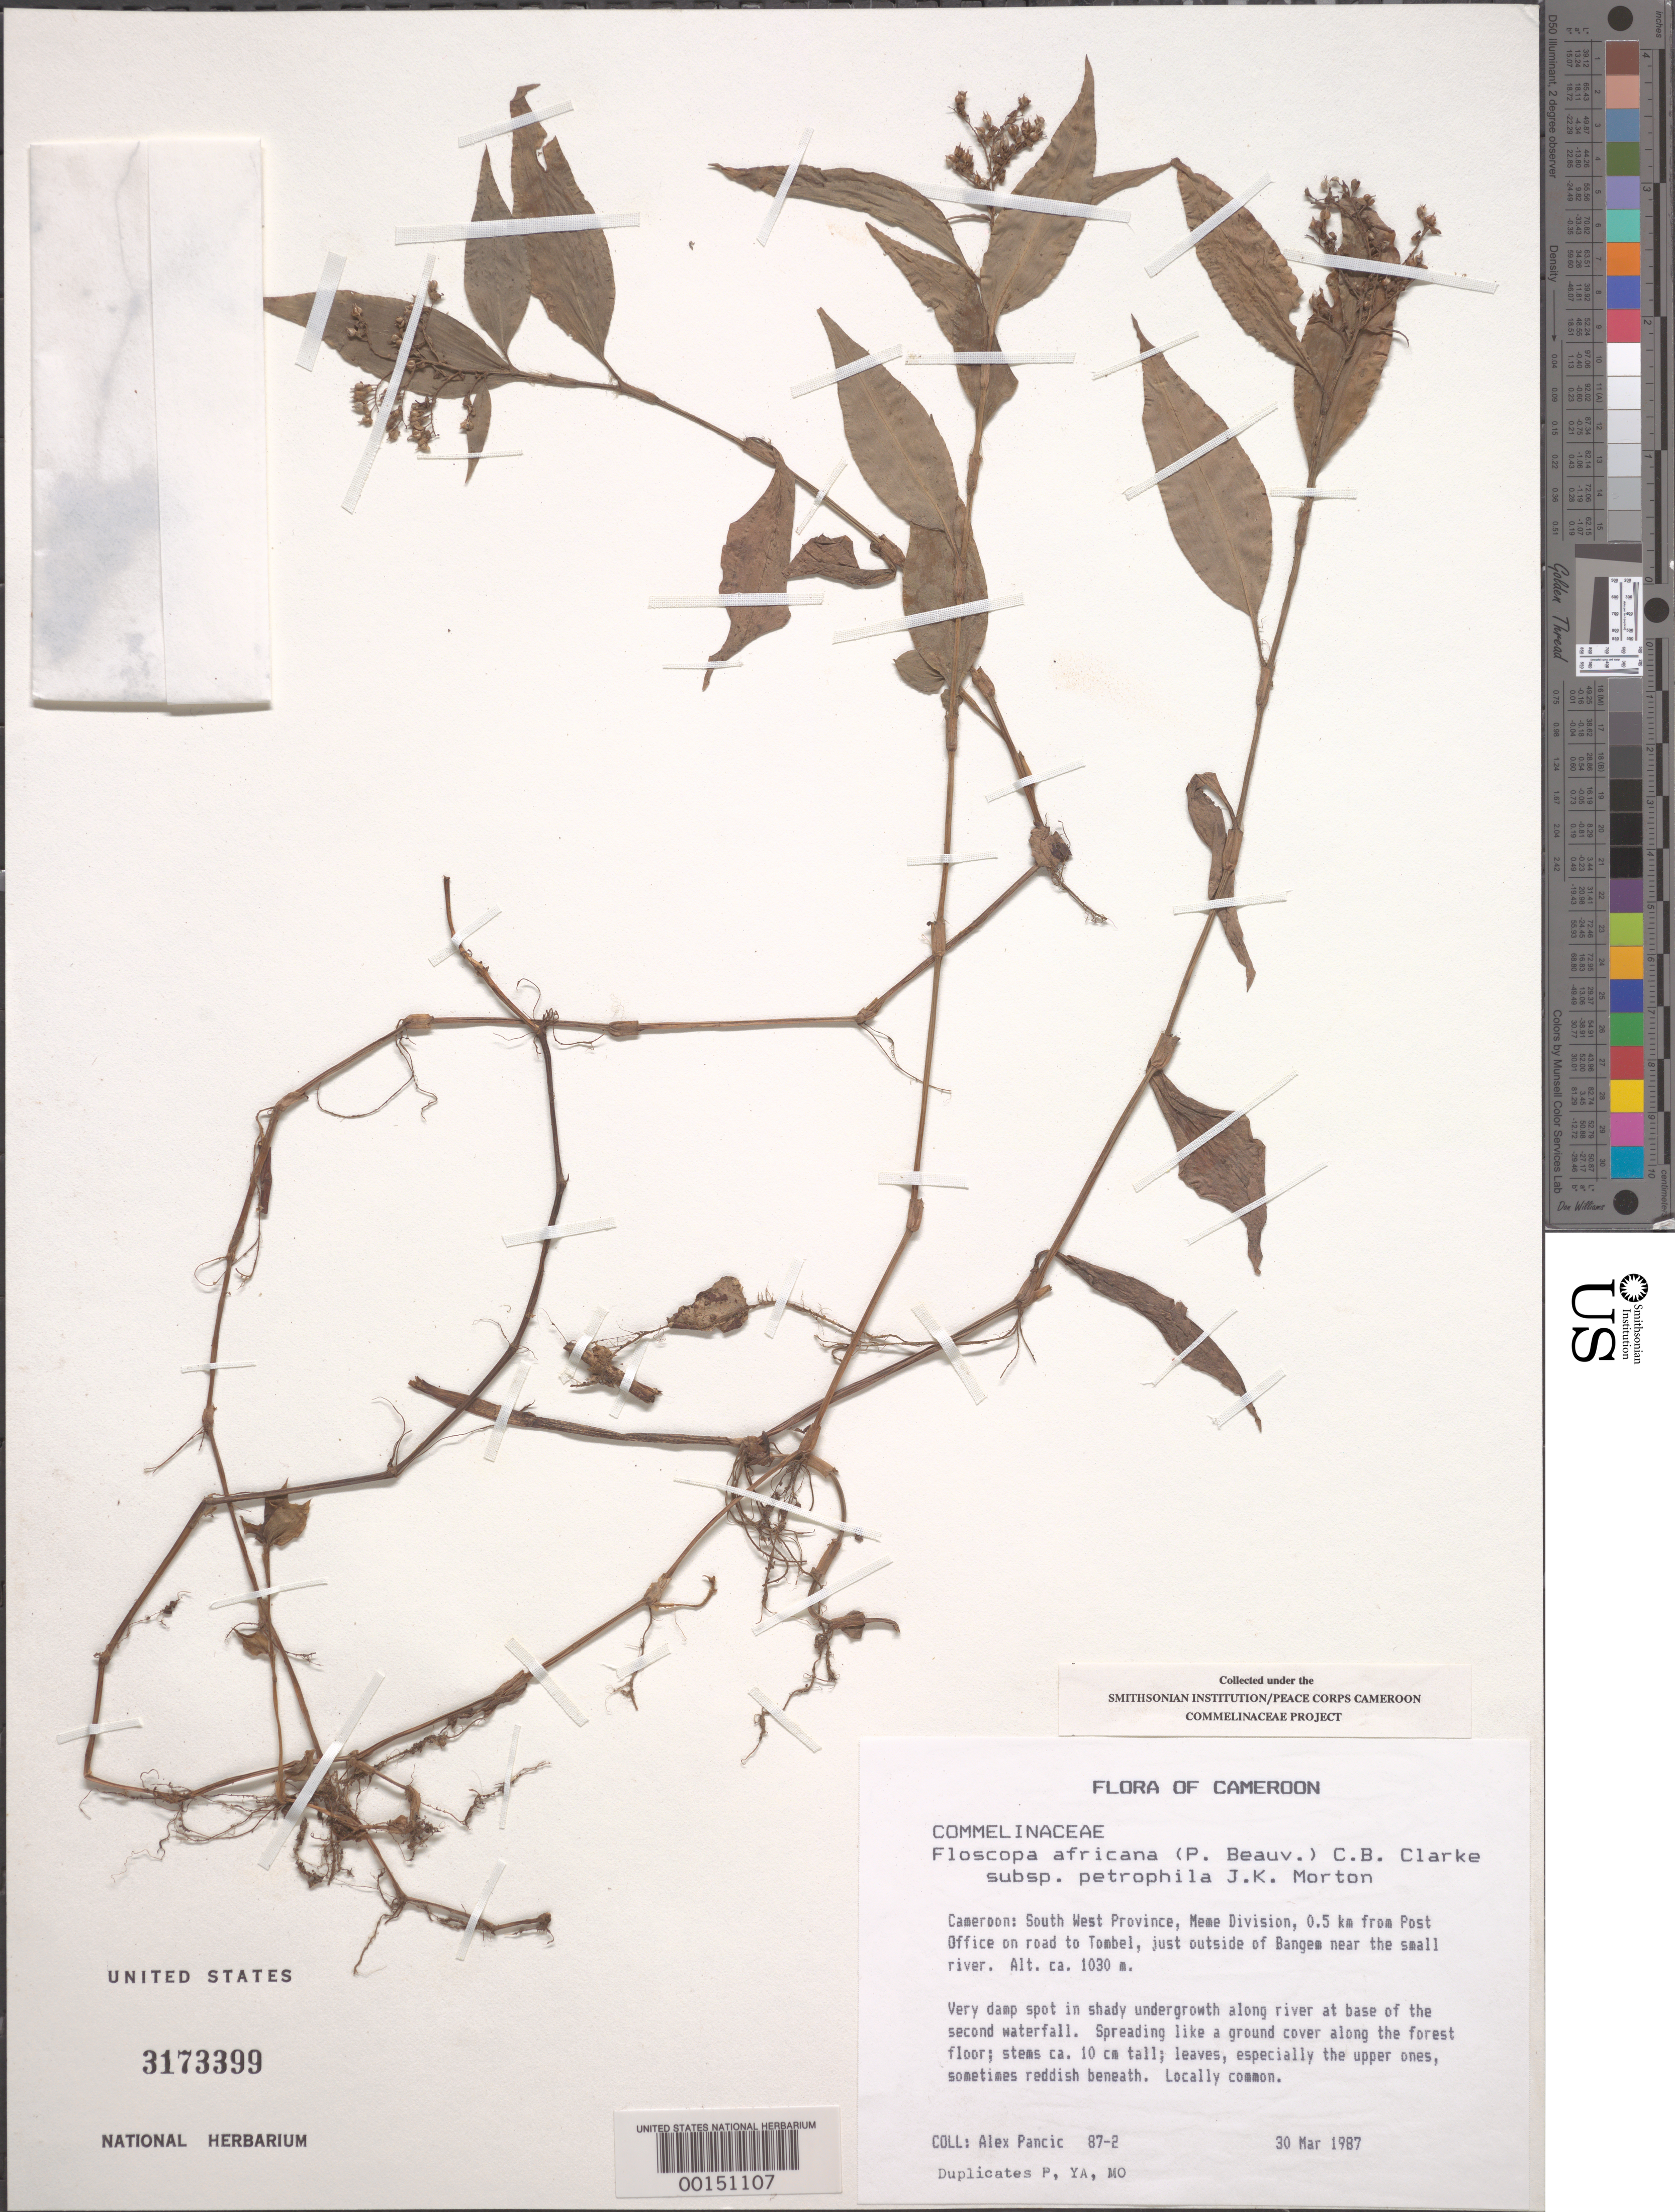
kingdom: Plantae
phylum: Tracheophyta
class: Liliopsida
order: Commelinales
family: Commelinaceae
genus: Floscopa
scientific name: Floscopa africana subsp. petrophila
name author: J.K. Morton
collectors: A. Pancic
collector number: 87-2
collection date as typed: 30 Mar 1987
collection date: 1987-03-30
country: Cameroon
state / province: Sud-Ouest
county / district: Meme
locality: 0.5 km from post office on road to tombel, just outside of bangem near small river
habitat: Shady undegrowth along river at base of second waterfall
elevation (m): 1030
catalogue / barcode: US 3173399